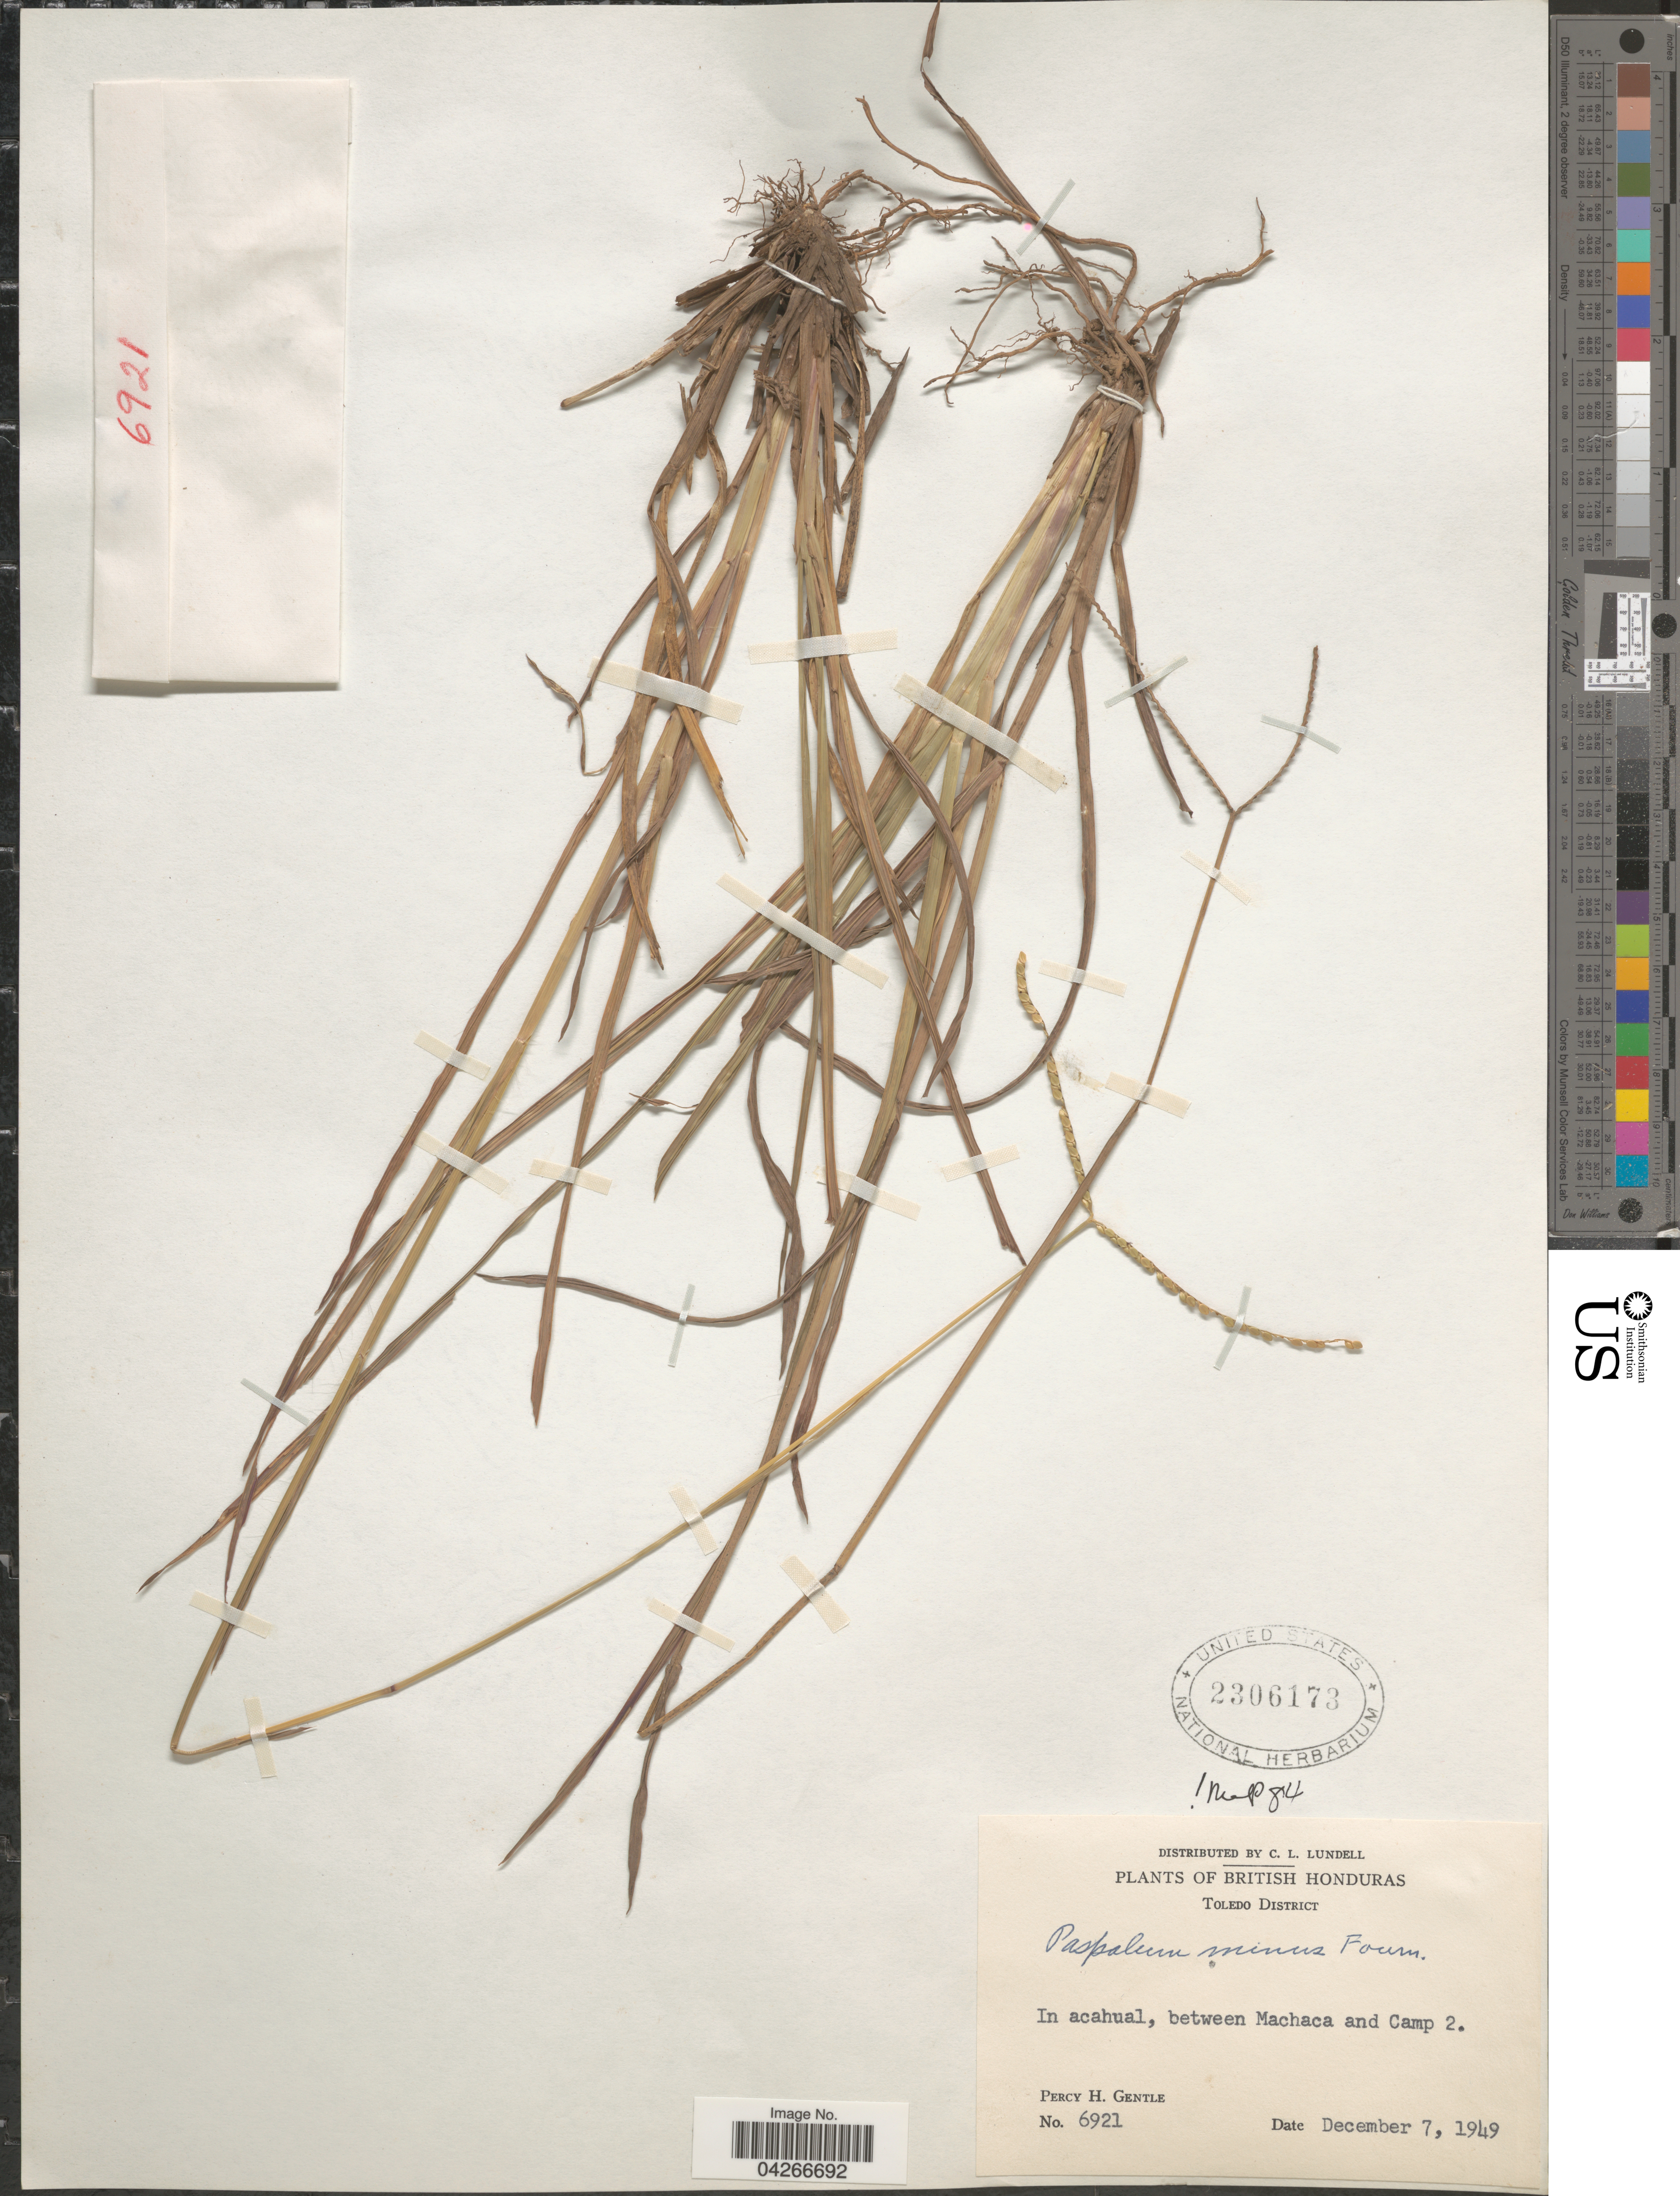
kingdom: Plantae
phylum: Tracheophyta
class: Liliopsida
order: Poales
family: Poaceae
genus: Paspalum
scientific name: Paspalum minus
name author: E. Fourn.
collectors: P. H. Gentle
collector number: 6921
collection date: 1949-12-07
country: Belize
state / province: Toledo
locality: British Honduras. Toledo District. In acahual, between Machaca and Camp 2.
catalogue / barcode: US 2306173